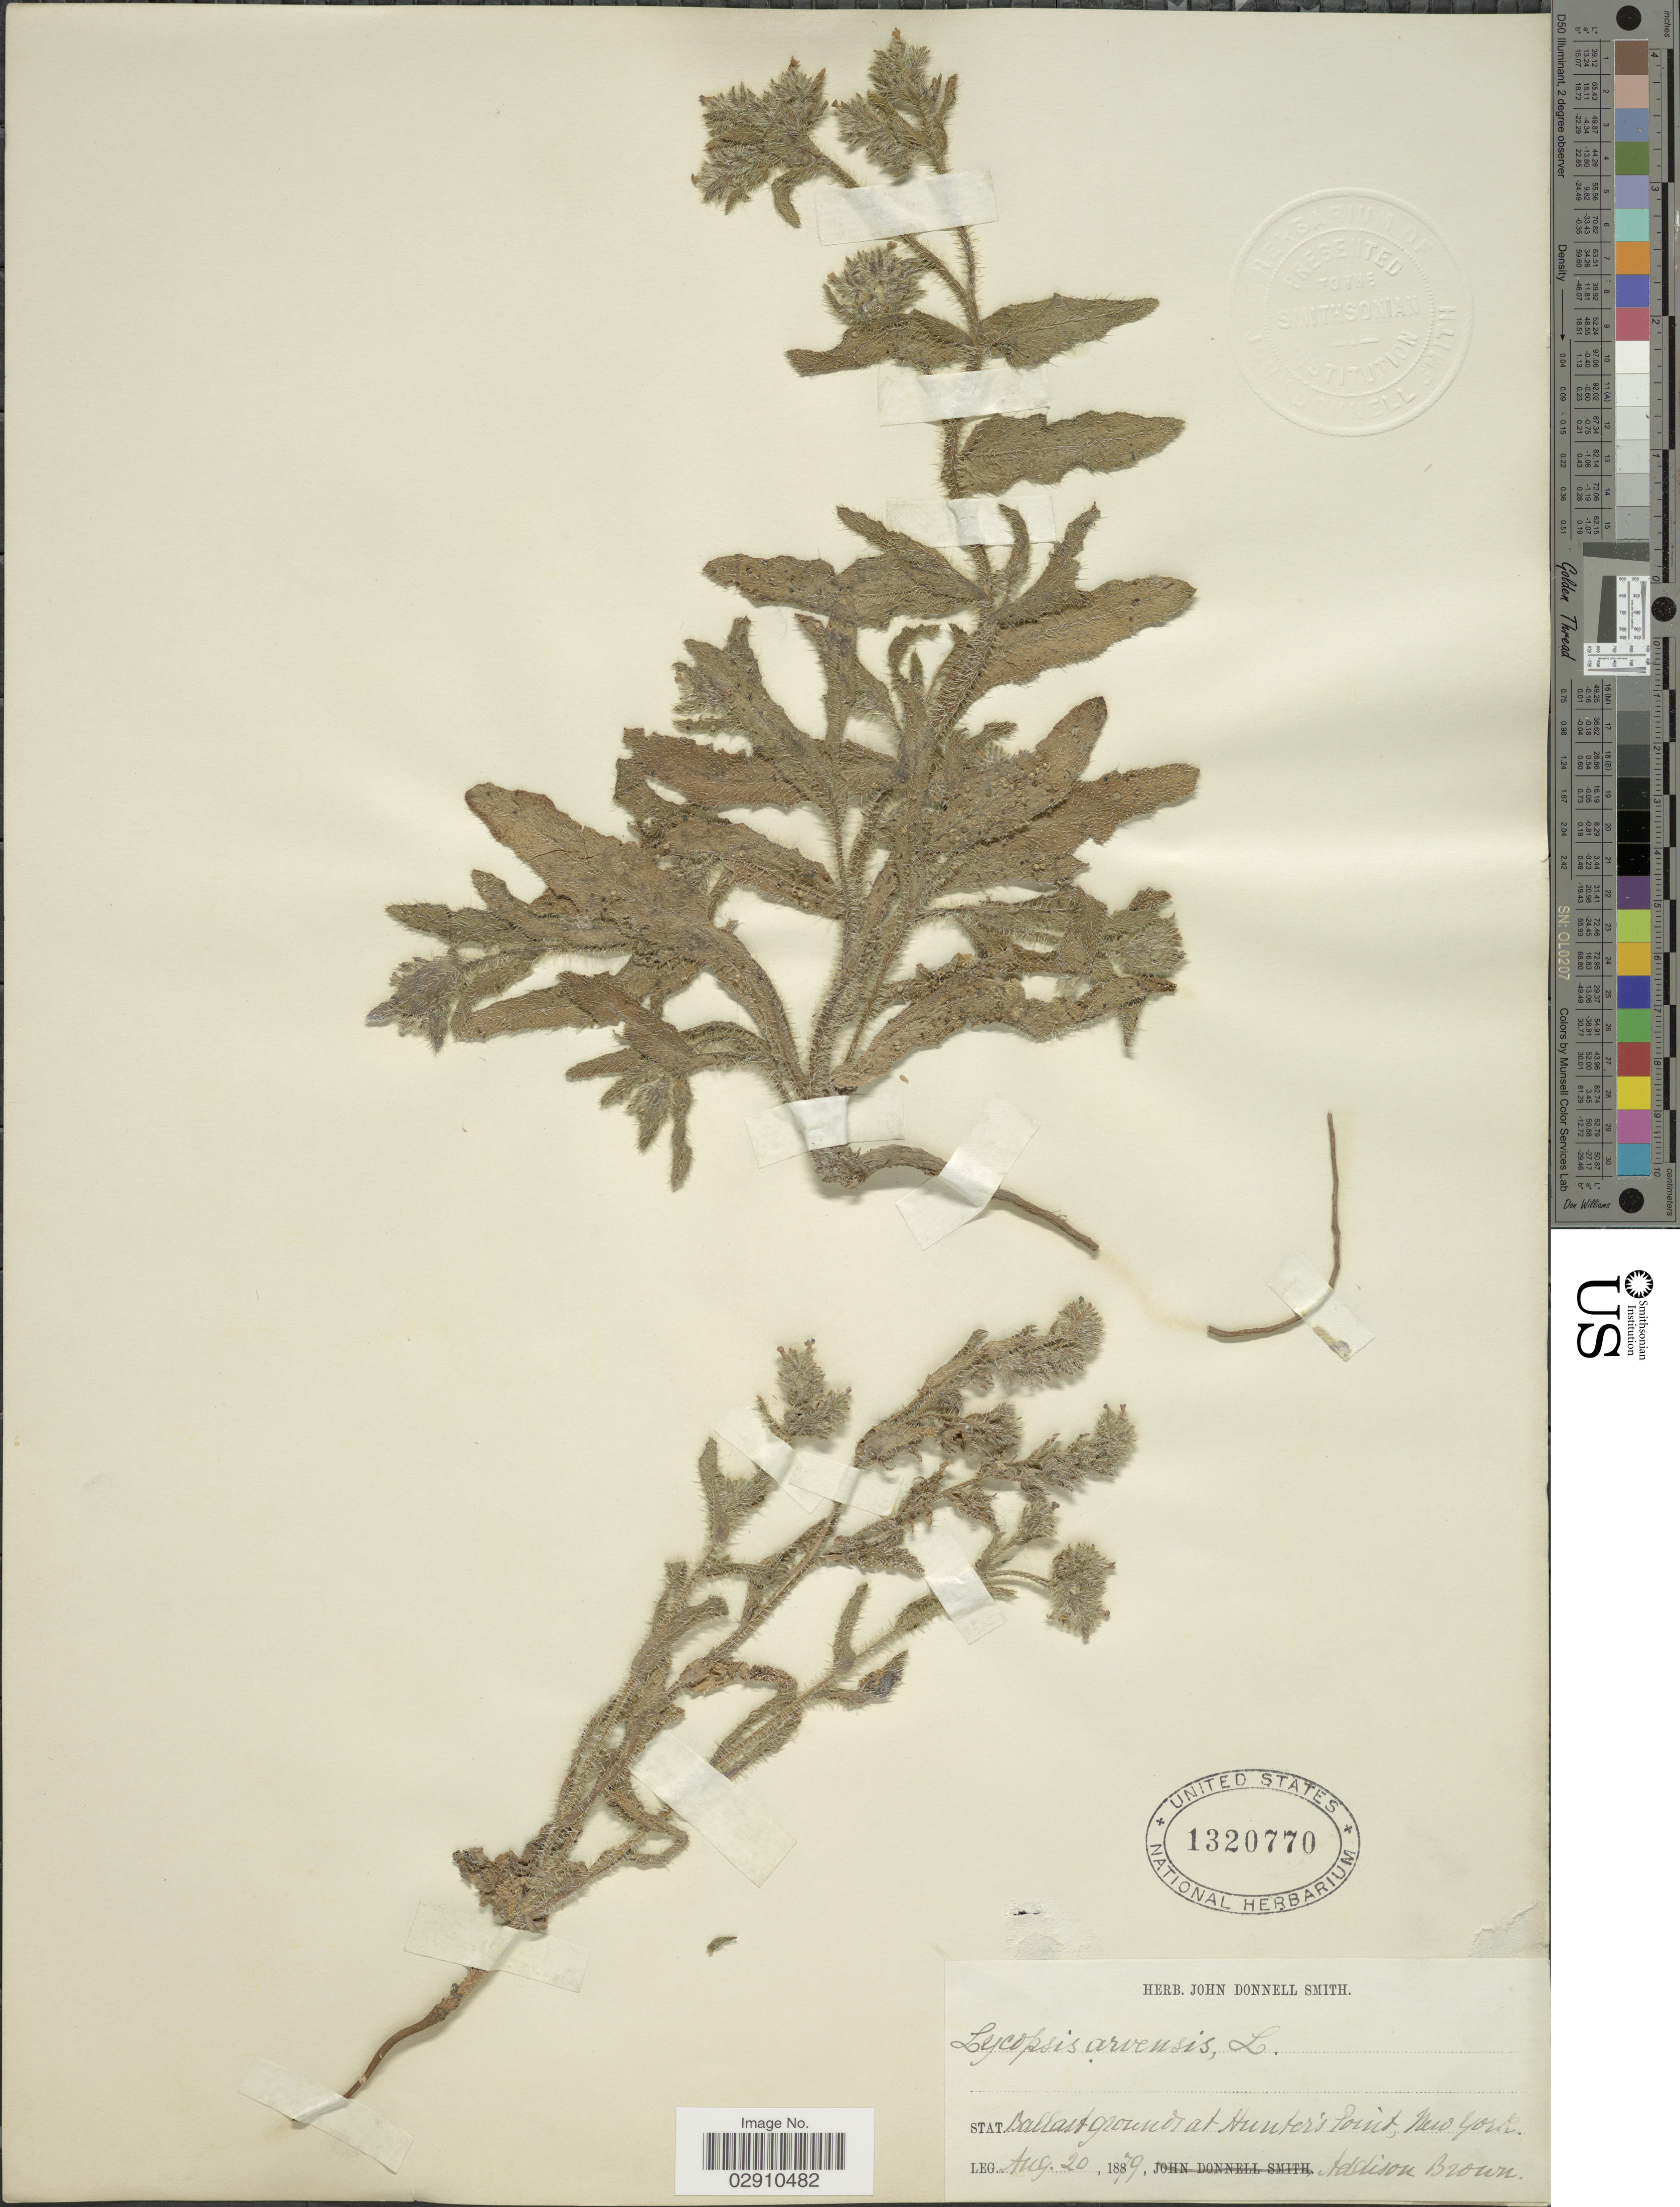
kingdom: Plantae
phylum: Tracheophyta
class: Magnoliopsida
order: Boraginales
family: Boraginaceae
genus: Lycopsis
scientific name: Lycopsis arvensis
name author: L.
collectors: A. Brown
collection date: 1879-08-20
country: United States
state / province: New York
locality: Stat. Ballast grounds at Hunter's Point, New York.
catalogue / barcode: US 1320770